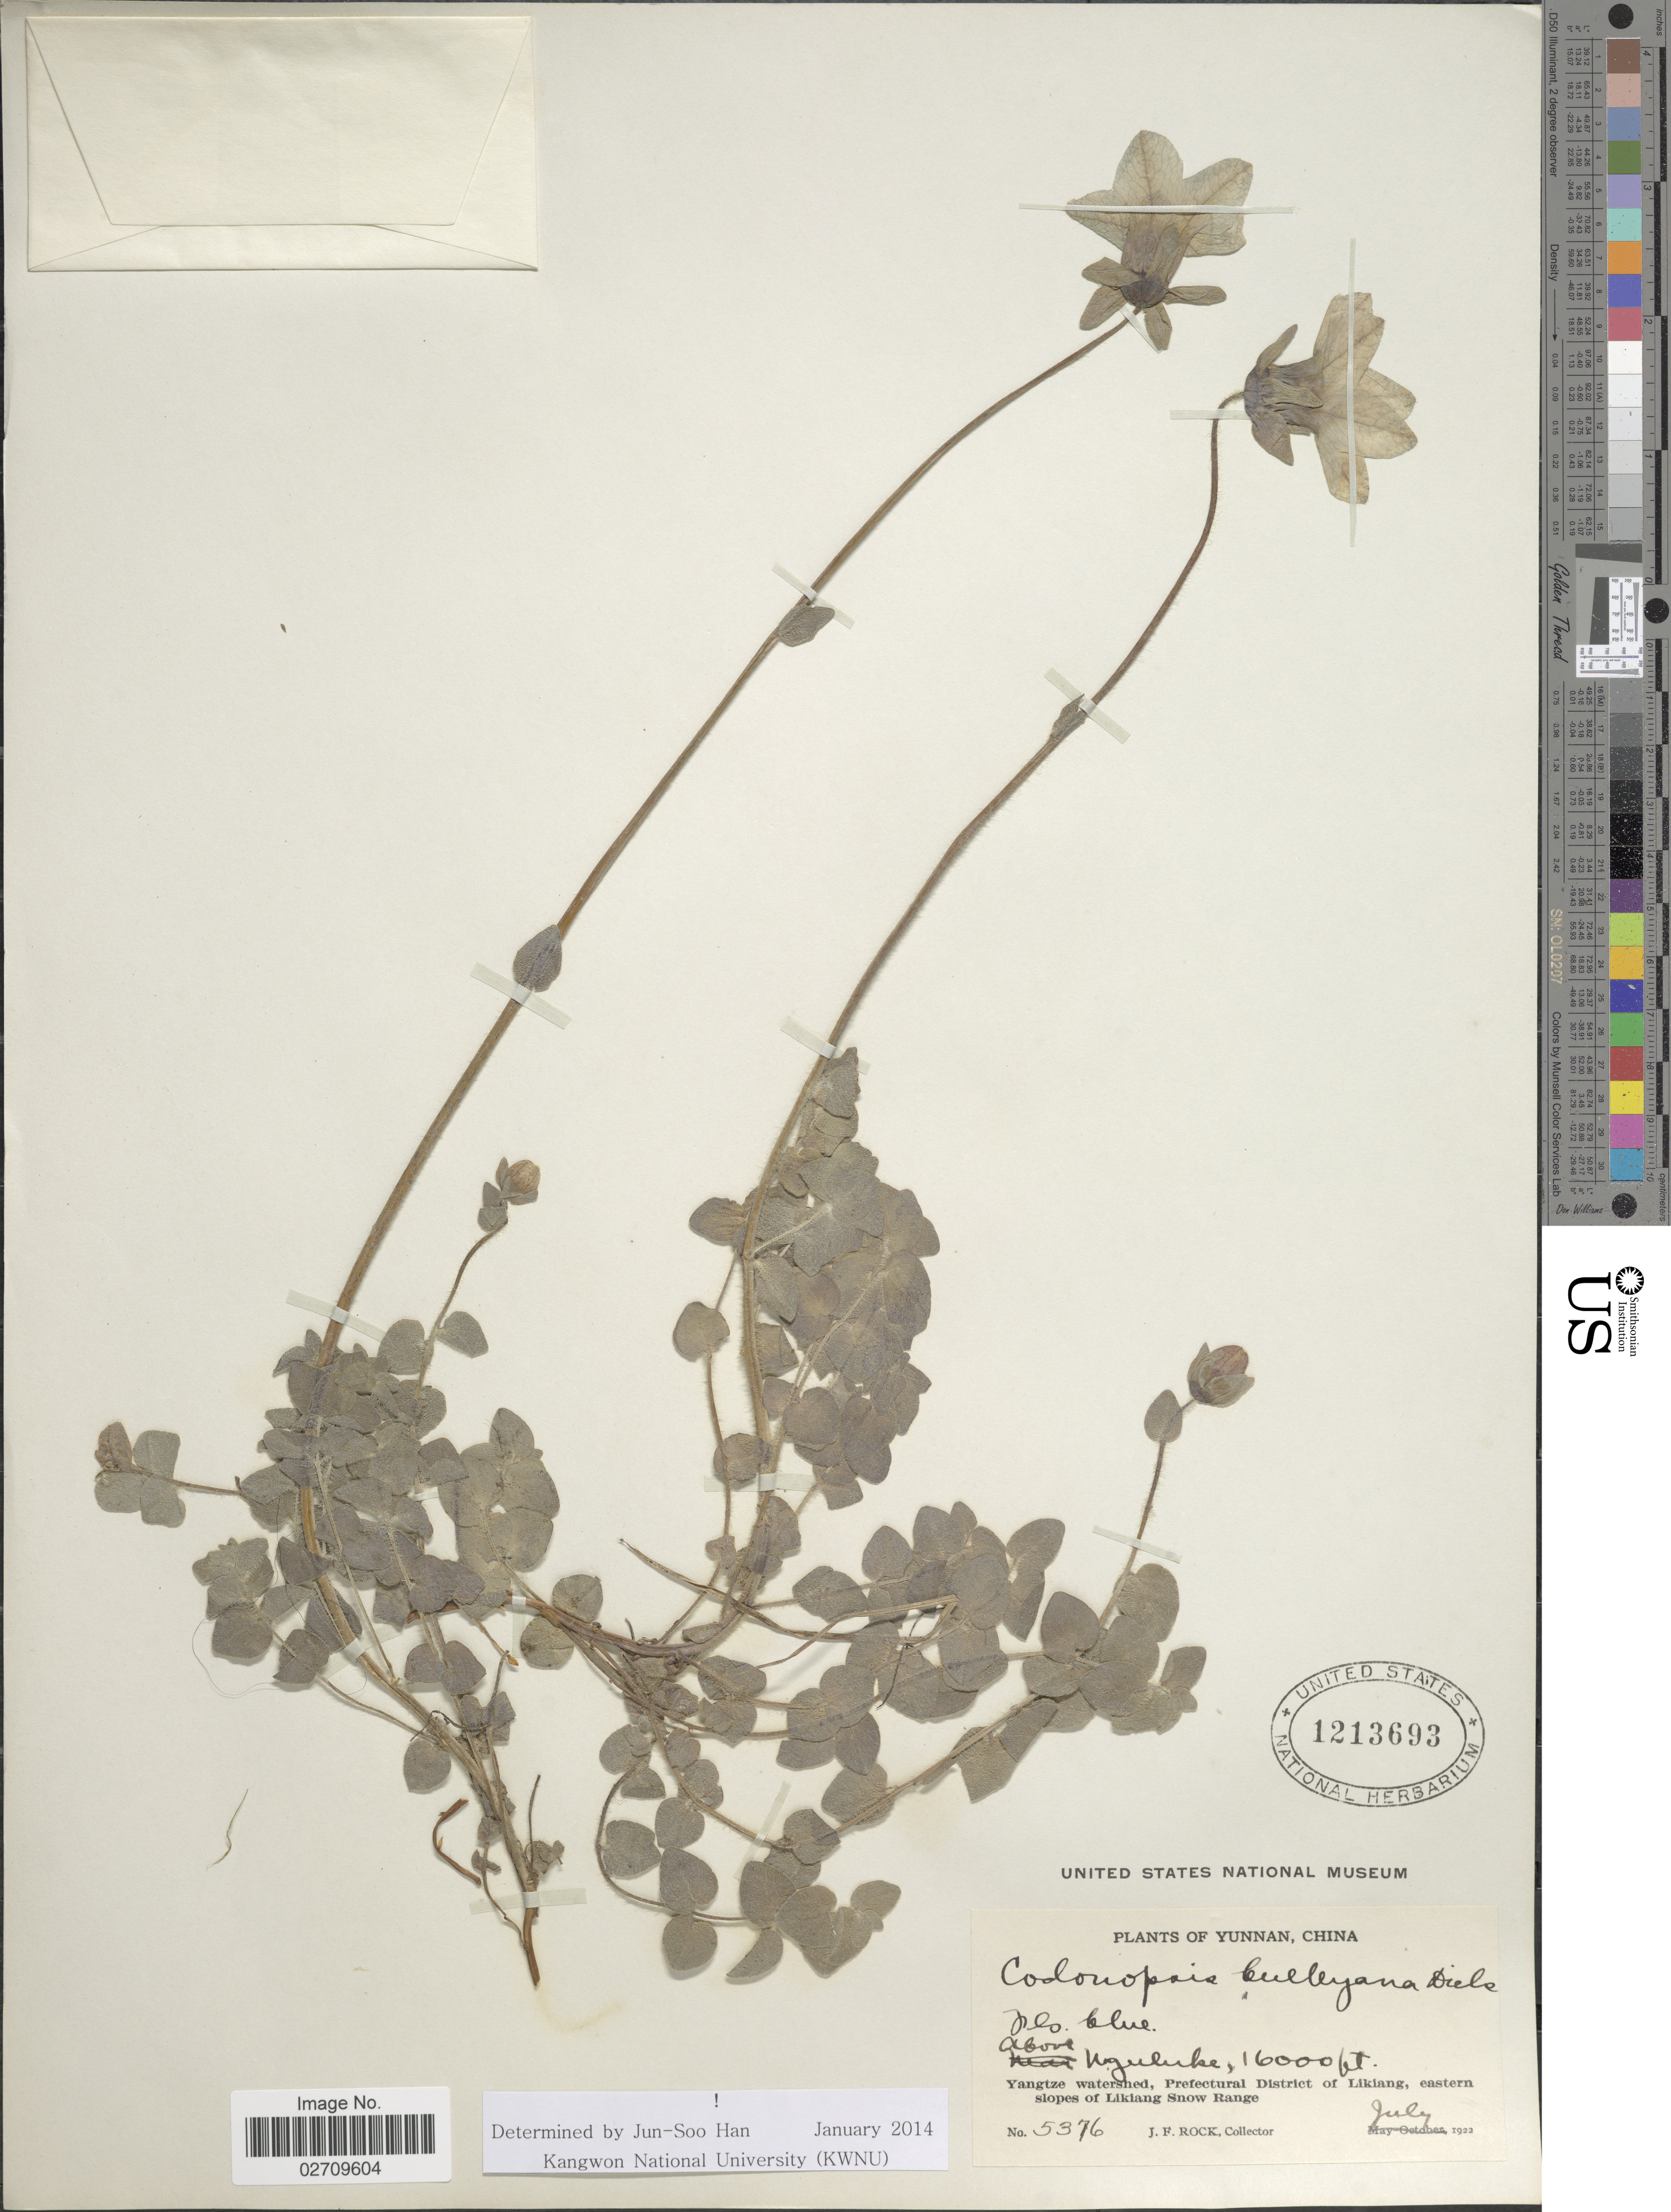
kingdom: Plantae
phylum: Tracheophyta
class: Magnoliopsida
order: Asterales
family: Campanulaceae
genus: Codonopsis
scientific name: Codonopsis bulleyana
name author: Forrest ex Diels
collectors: J. F. Rock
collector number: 5376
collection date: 1922-07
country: China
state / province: Yunnan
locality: Above Nguluke, Yangtze watershed, Prefectural District of Likiang, eastern slopes of Likiang Snow Range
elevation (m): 4877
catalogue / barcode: US 1213693